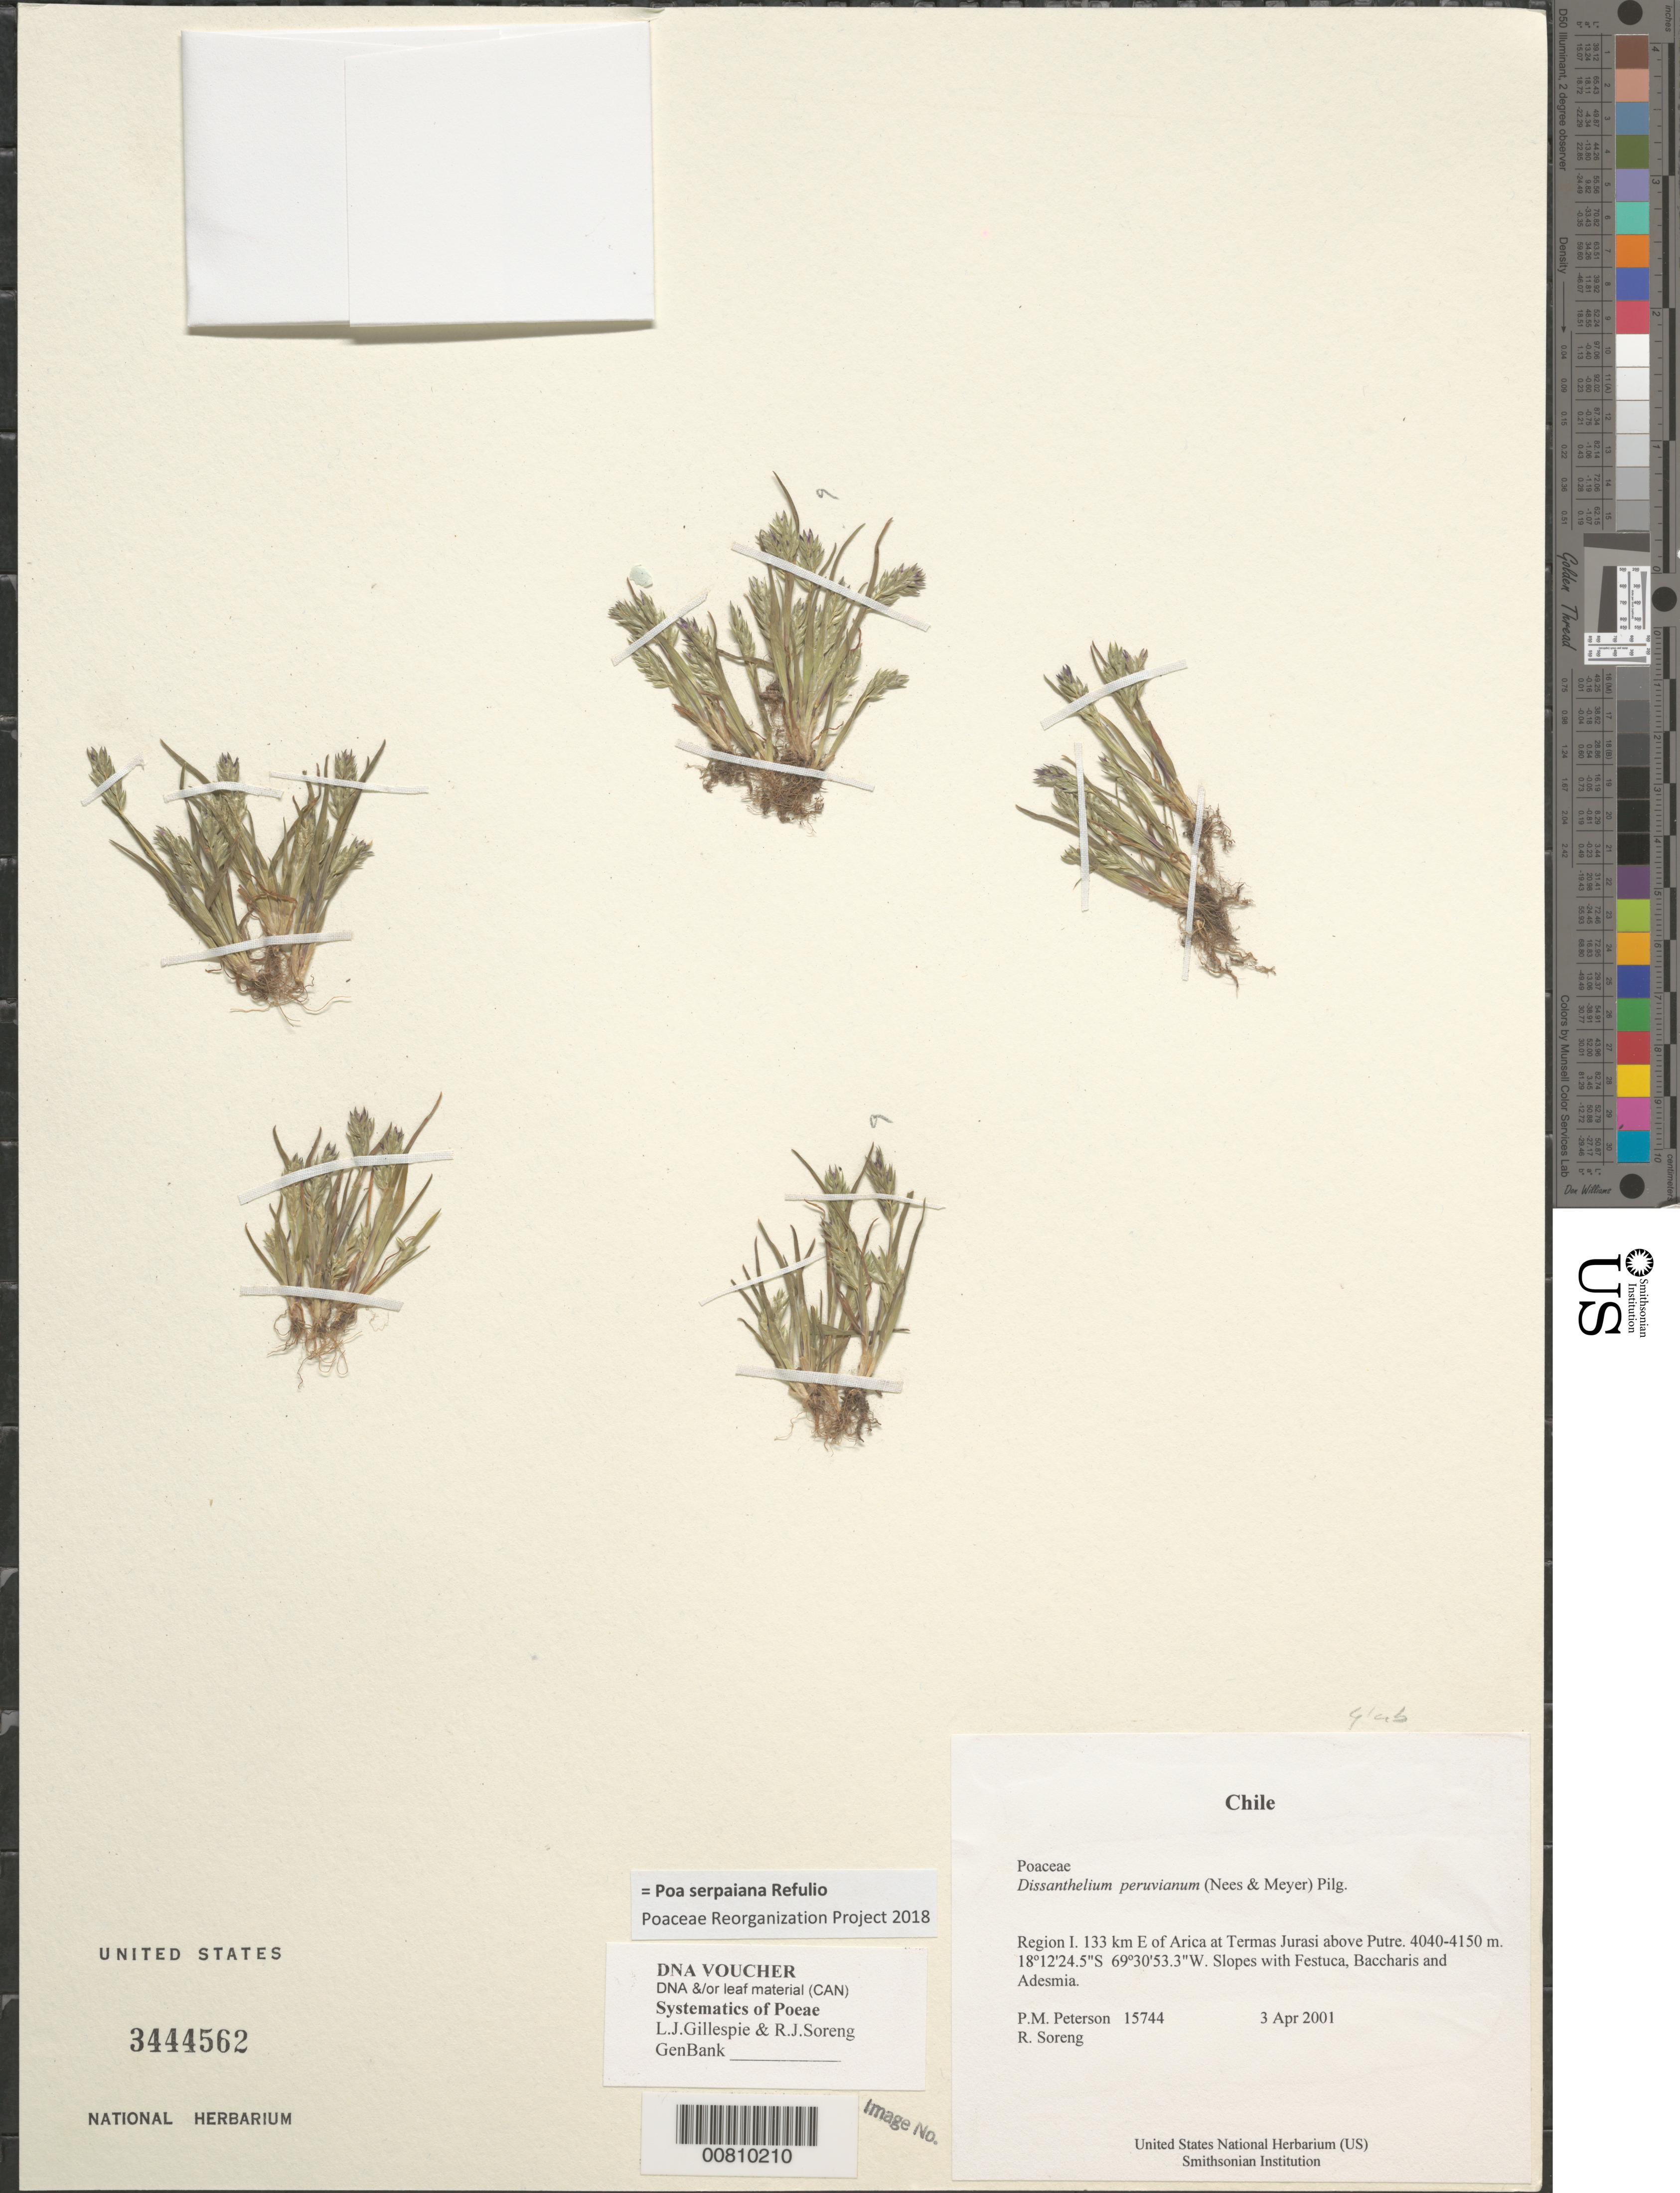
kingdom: Plantae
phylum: Tracheophyta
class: Liliopsida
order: Poales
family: Poaceae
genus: Poa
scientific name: Poa serpaiana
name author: Refulio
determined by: Poaceae Reorganization Project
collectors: P. M. Peterson & R. J. Soreng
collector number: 15744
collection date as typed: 03 Apr 2001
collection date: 2001-04-03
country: Chile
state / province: Tarapacá (I)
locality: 133 km E of Arica at Termas Jurasi above Putre.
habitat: Slopes with Festuca, Baccharis and Adesmia.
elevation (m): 4040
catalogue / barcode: US 3444562